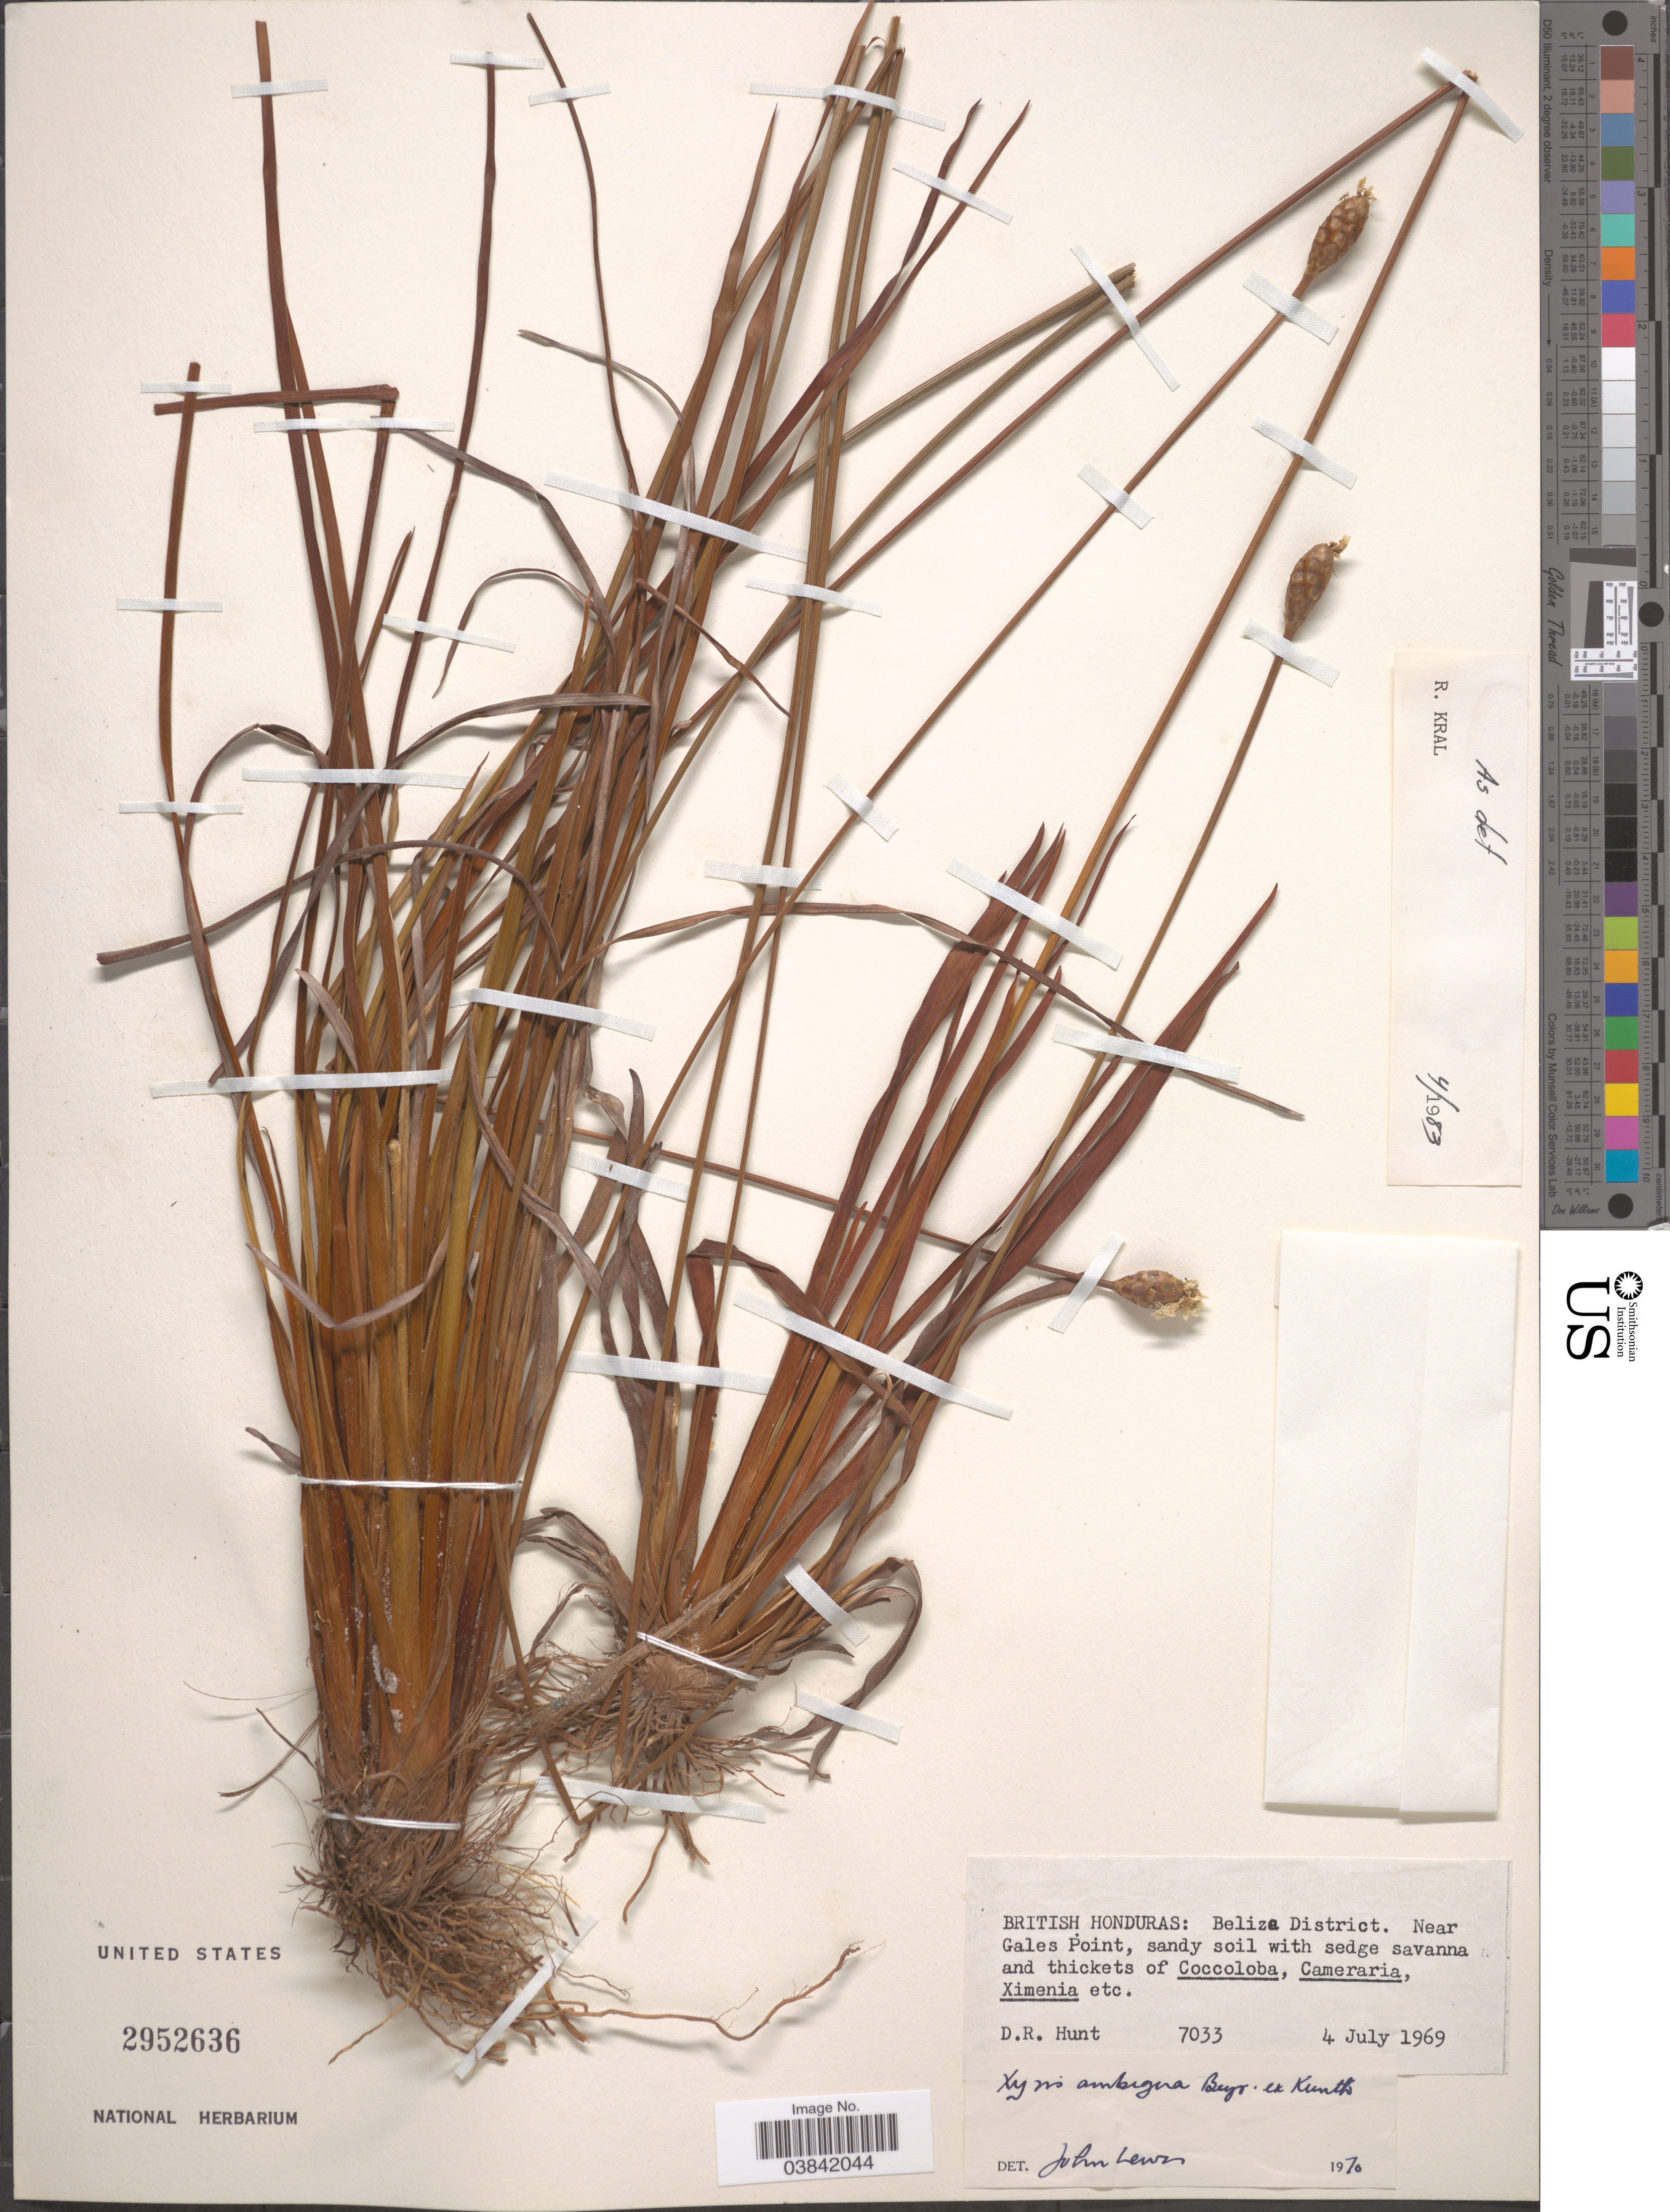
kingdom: Plantae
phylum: Tracheophyta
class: Liliopsida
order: Poales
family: Xyridaceae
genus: Xyris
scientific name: Xyris ambigua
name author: Beyr. ex Kunth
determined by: Naczi, R. F. C.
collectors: D. Hunt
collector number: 7033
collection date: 1969-07-04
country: Belize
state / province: Belize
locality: British Honduras: Belize District. Near Gales Point.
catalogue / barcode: US 2952636